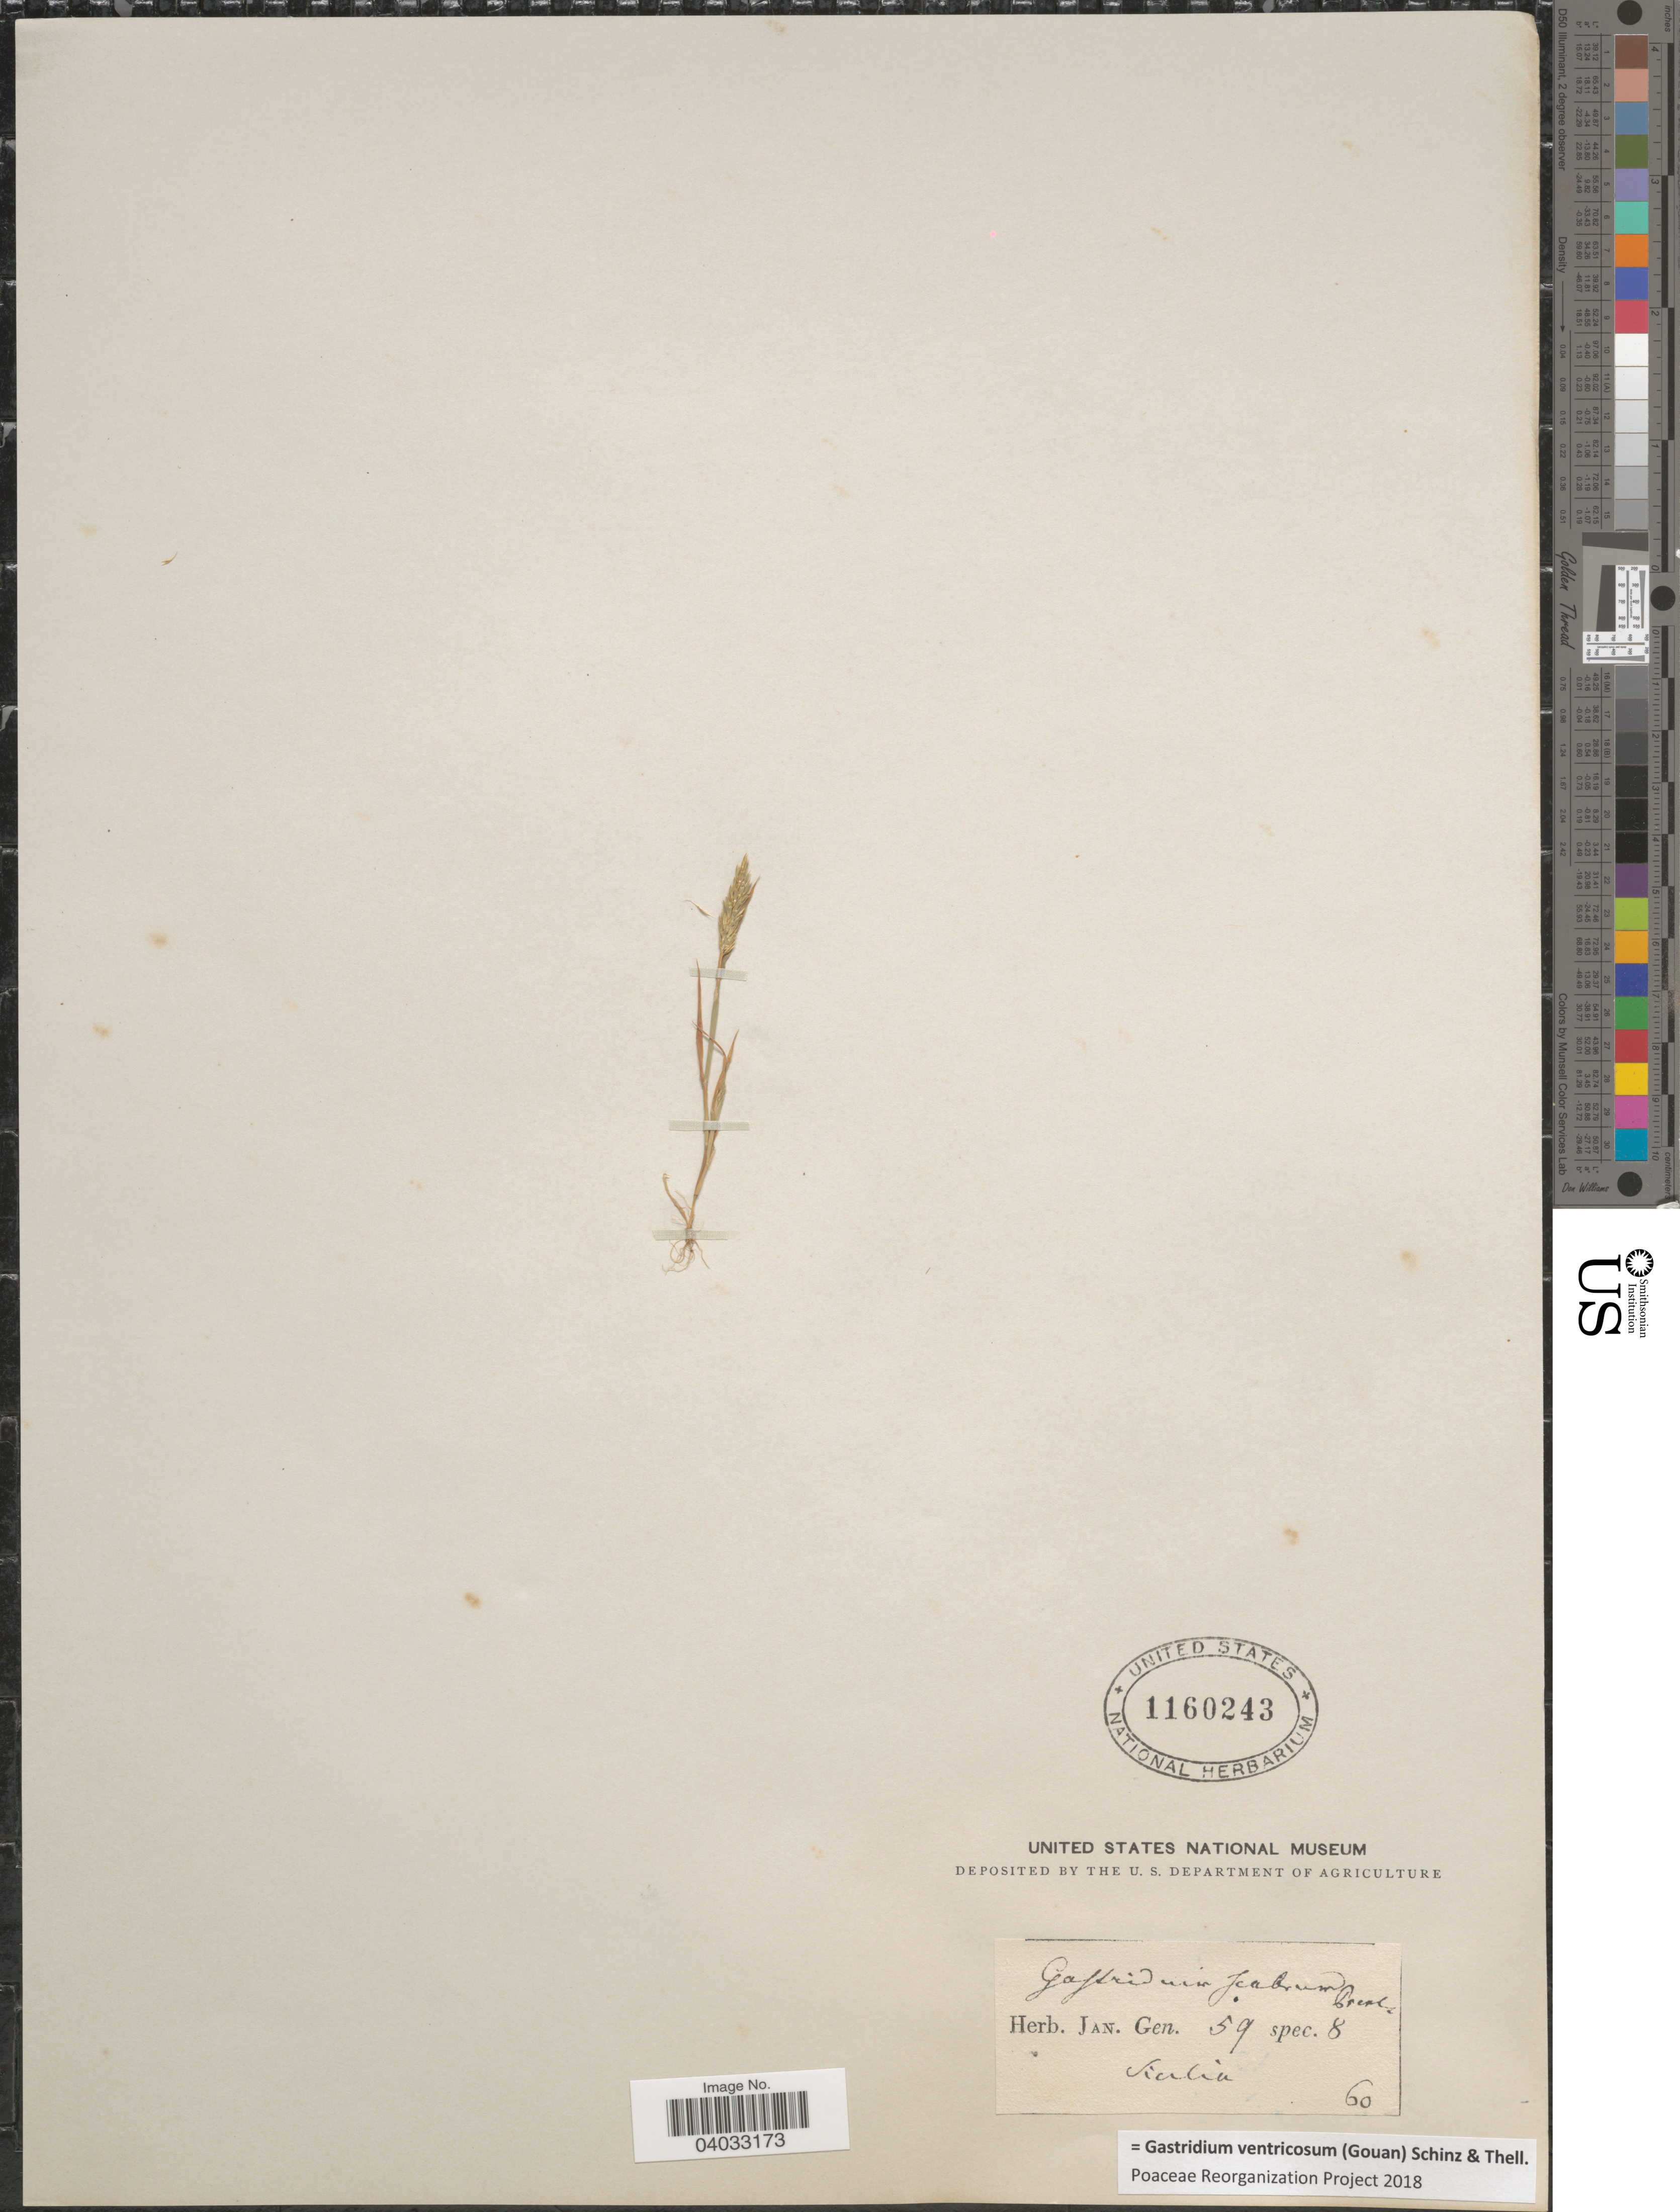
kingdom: Plantae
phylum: Tracheophyta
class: Liliopsida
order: Poales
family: Poaceae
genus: Gastridium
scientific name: Gastridium ventricosum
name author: (Gouan) Schinz & Thell.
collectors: Ex herb. Jan.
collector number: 60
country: Italy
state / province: Siciliana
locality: Sicilia.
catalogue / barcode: US 1160243